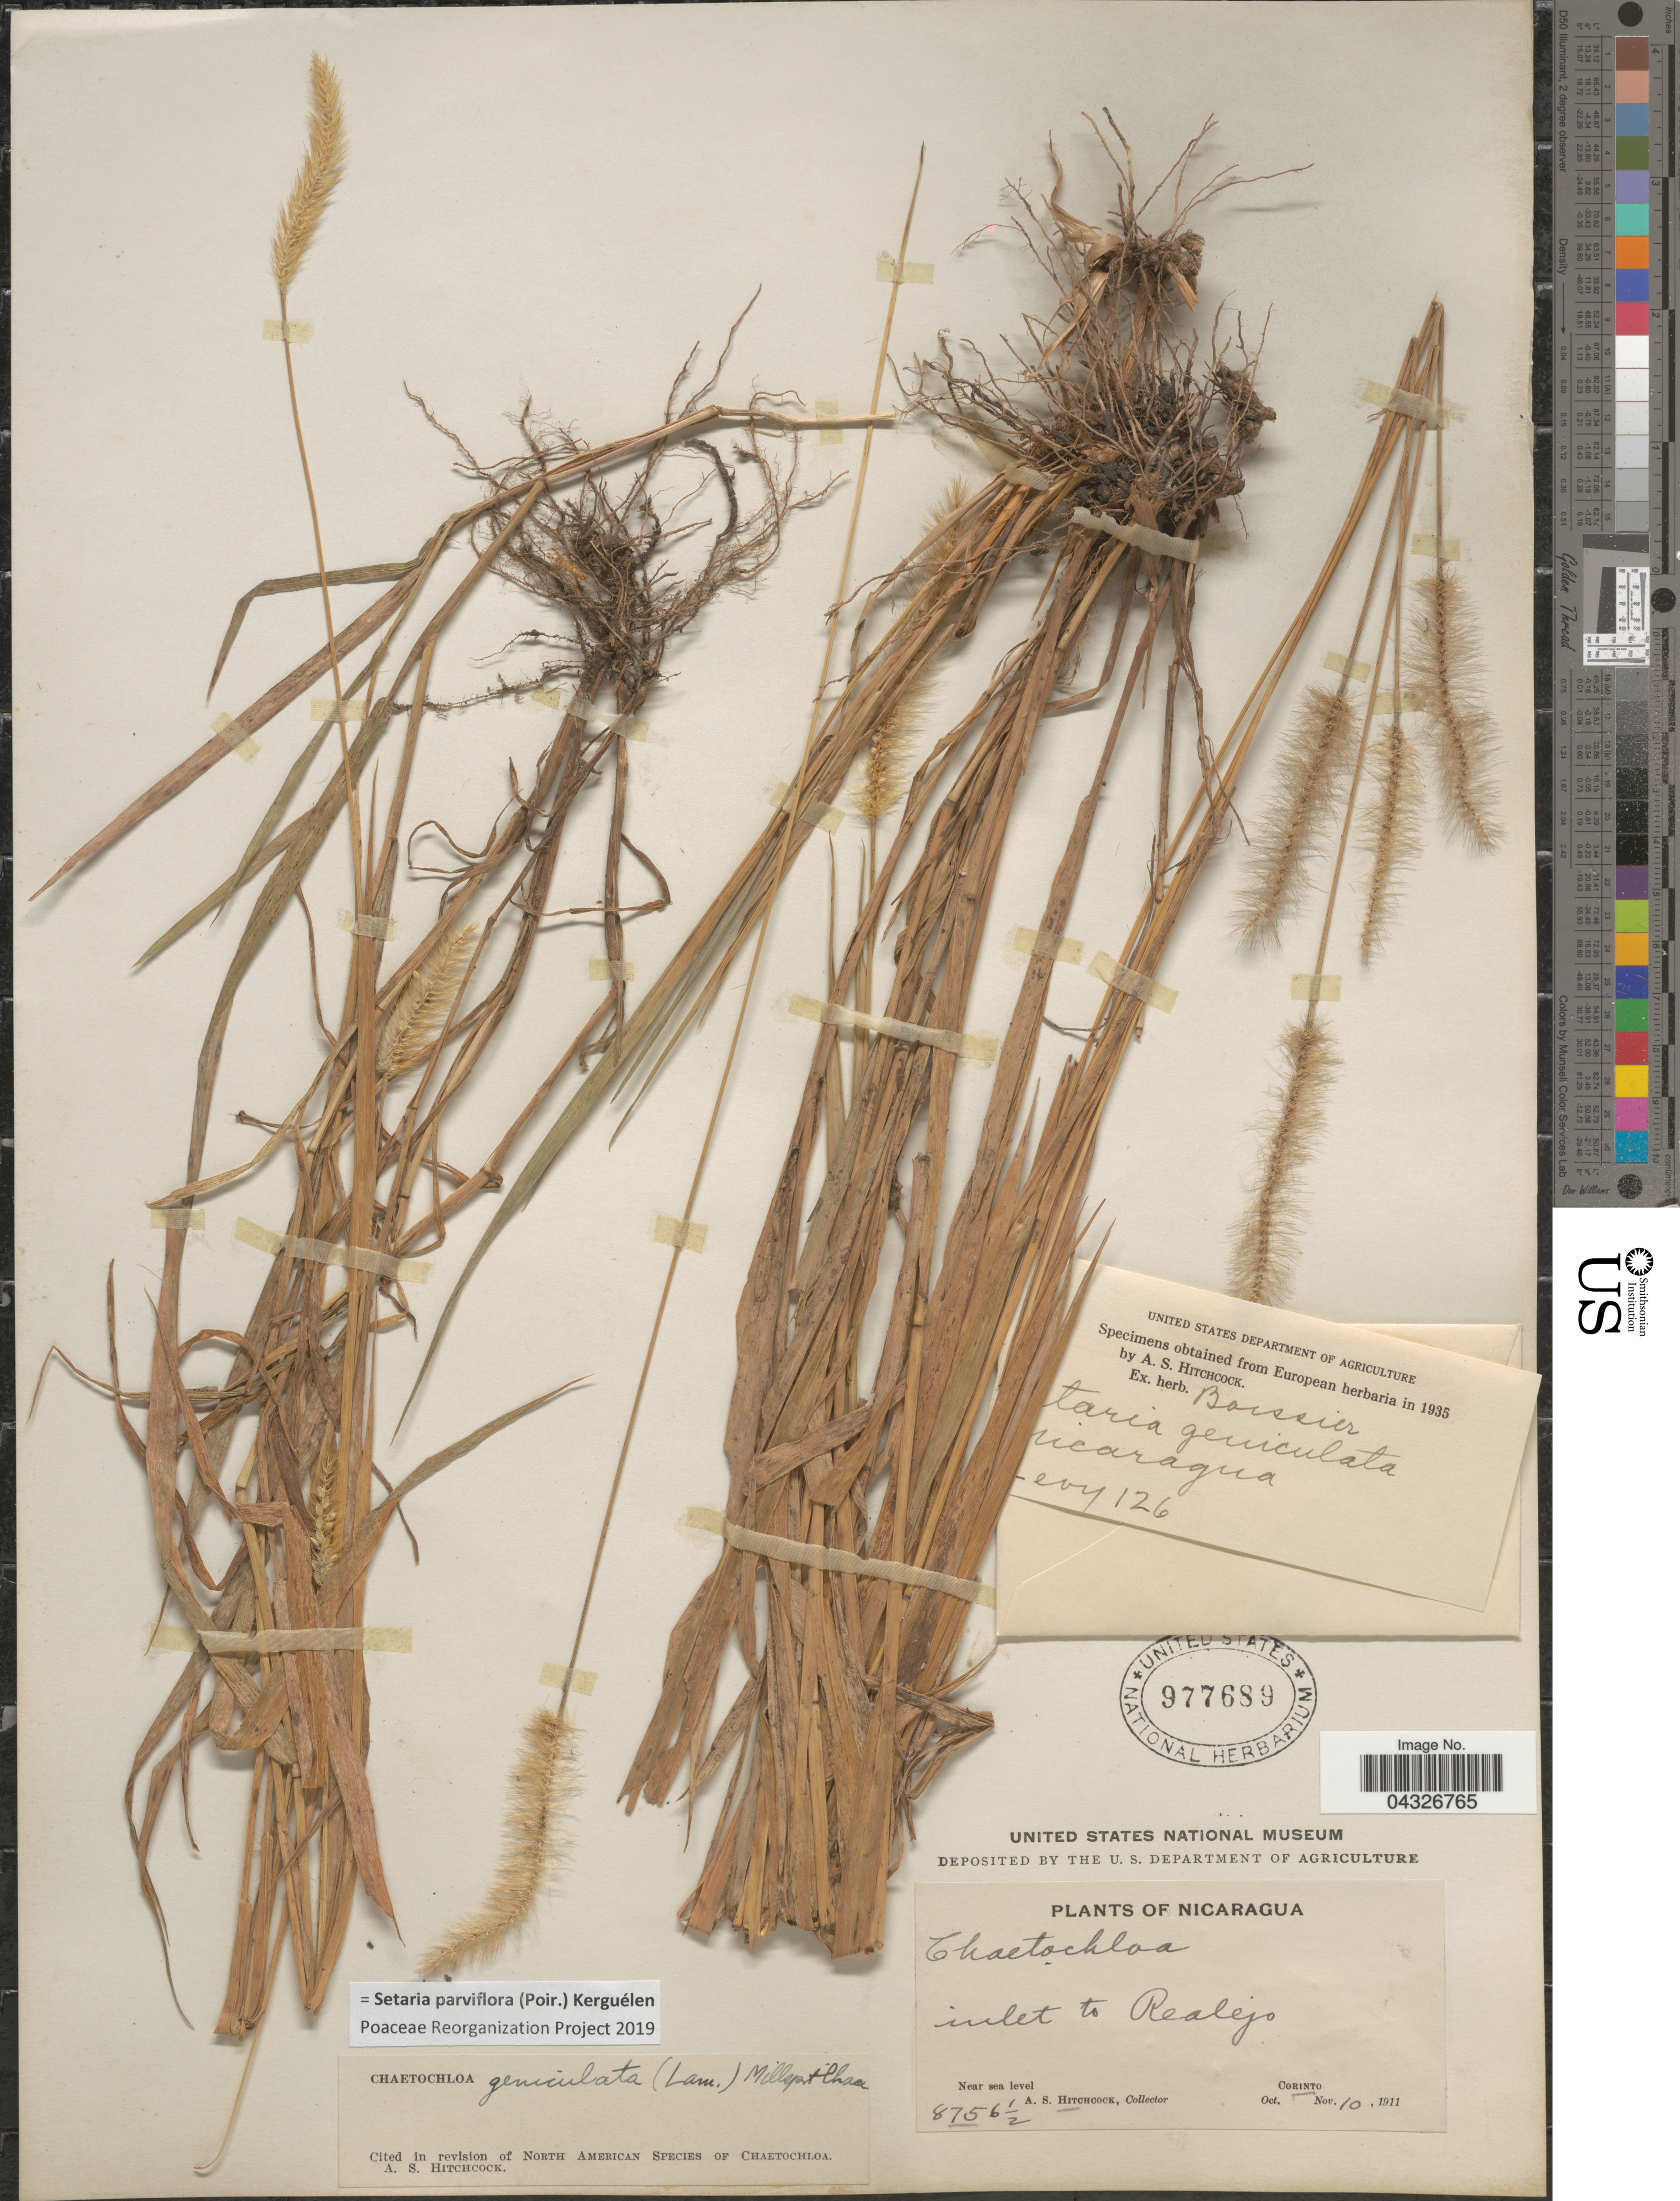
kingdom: Plantae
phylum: Tracheophyta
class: Liliopsida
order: Poales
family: Poaceae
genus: Setaria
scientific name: Setaria parviflora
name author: (Poir.) Kerguélen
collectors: A. S. Hitchcock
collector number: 8756½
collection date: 1911-11-10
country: Nicaragua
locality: Inlet to Realejo. Corinto.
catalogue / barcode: US 977689